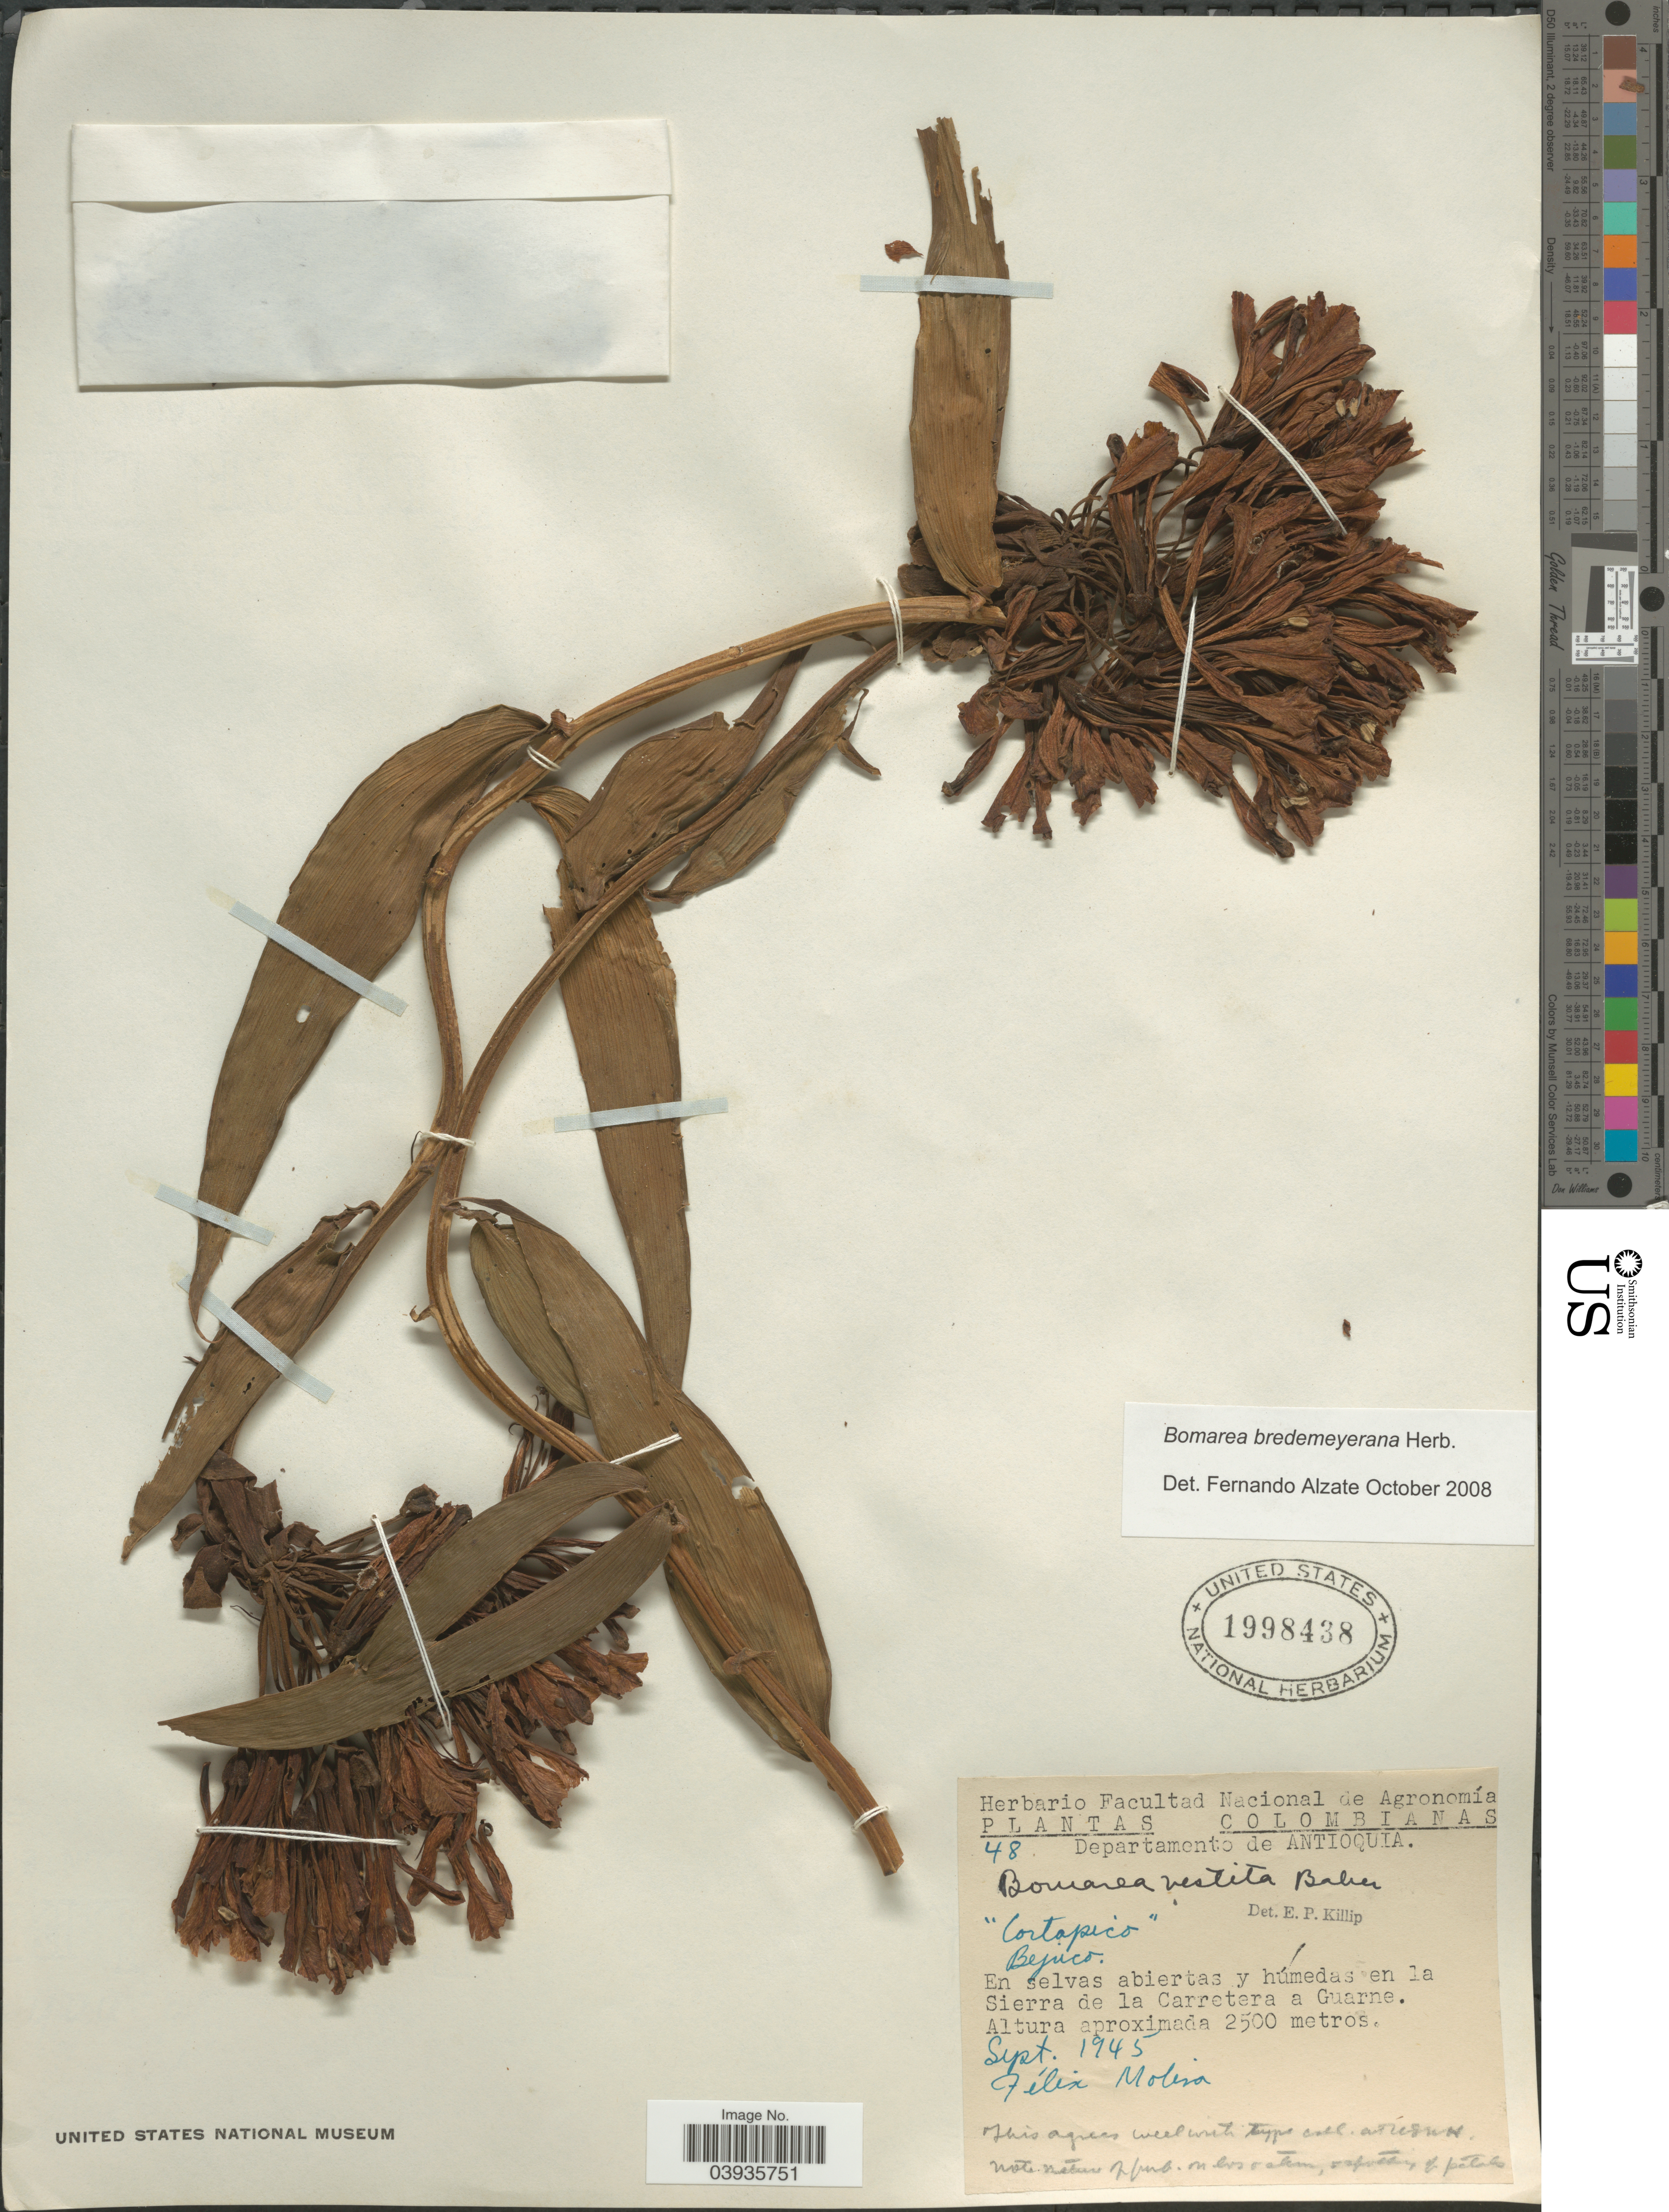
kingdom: Plantae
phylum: Tracheophyta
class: Liliopsida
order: Liliales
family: Alstroemeriaceae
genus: Bomarea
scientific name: Bomarea bredemeyeriana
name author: Herb.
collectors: F. Molina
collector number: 48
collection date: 1945-09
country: Colombia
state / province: Antioquia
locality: Departamento de Antioquia. En la Sierra de la Carretera a Guarne.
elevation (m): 2500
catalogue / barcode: US 1998438